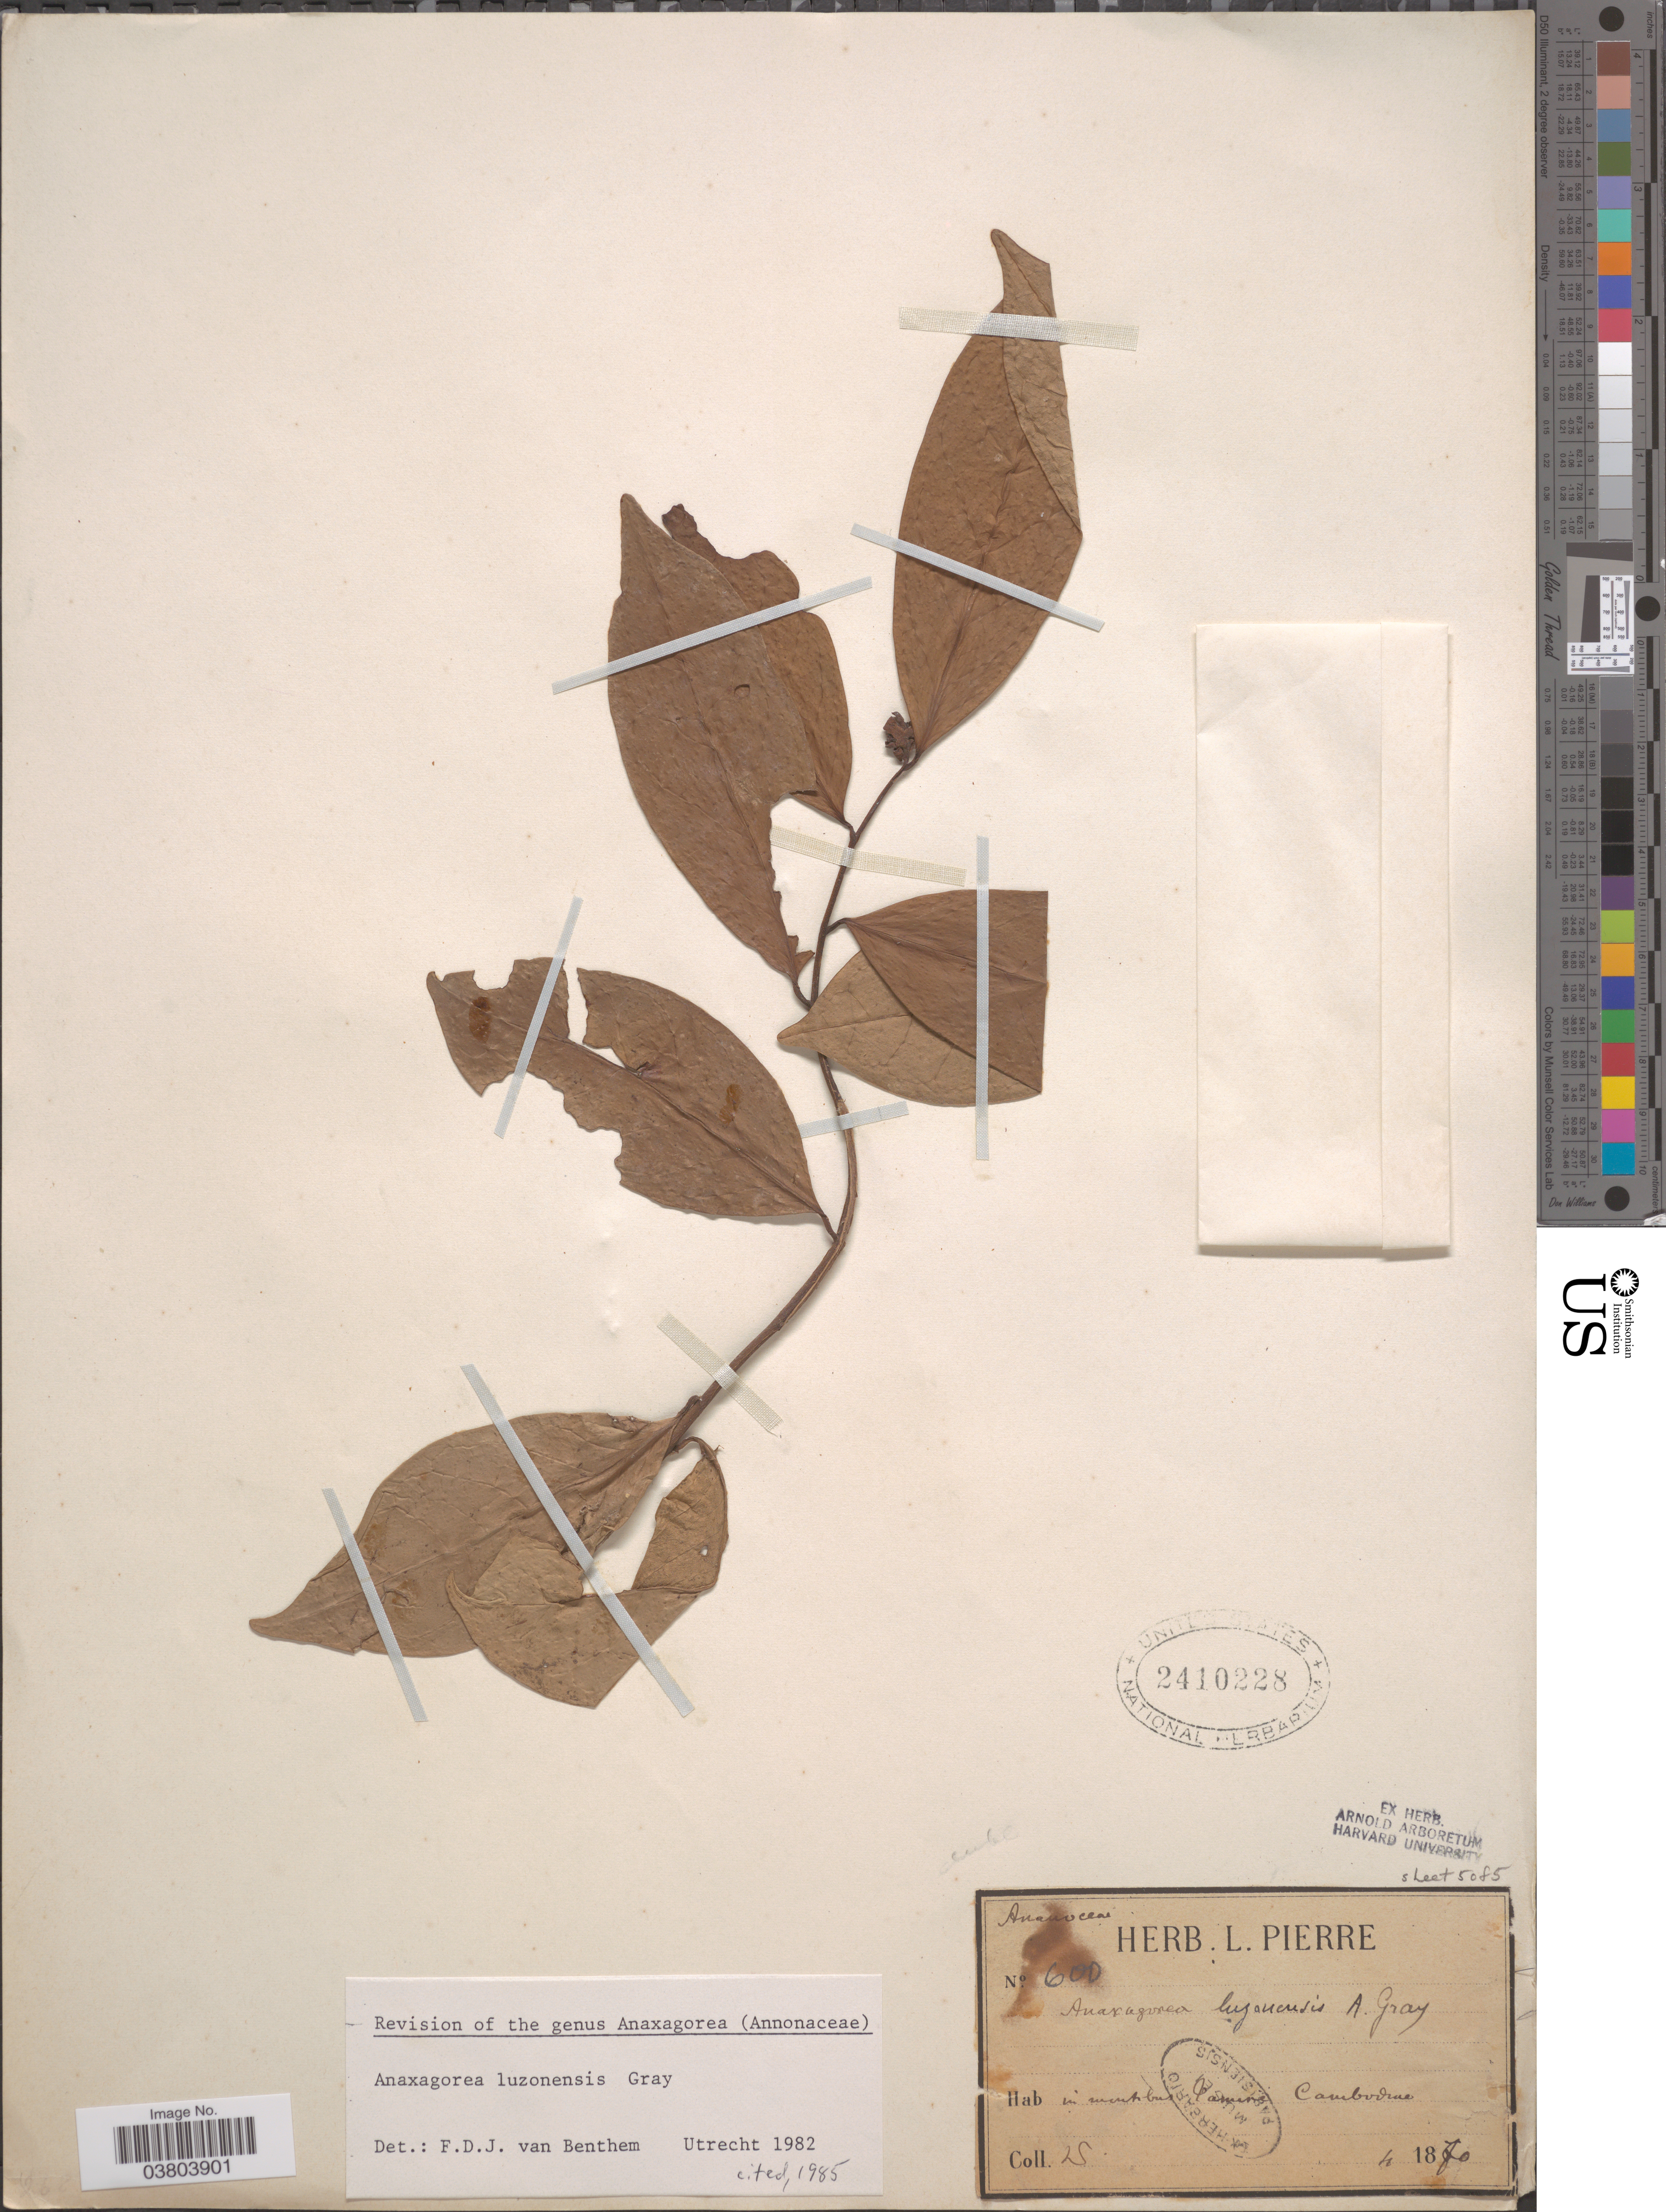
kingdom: Plantae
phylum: Tracheophyta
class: Magnoliopsida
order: Magnoliales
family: Annonaceae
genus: Anaxagorea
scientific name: Anaxagorea luzonensis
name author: A. Gray in Wilkes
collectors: L. Pierre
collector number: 600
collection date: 1870-04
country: Cambodia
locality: In montibus Lamire [interpreted] Cambodiae.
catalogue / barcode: US 2410228